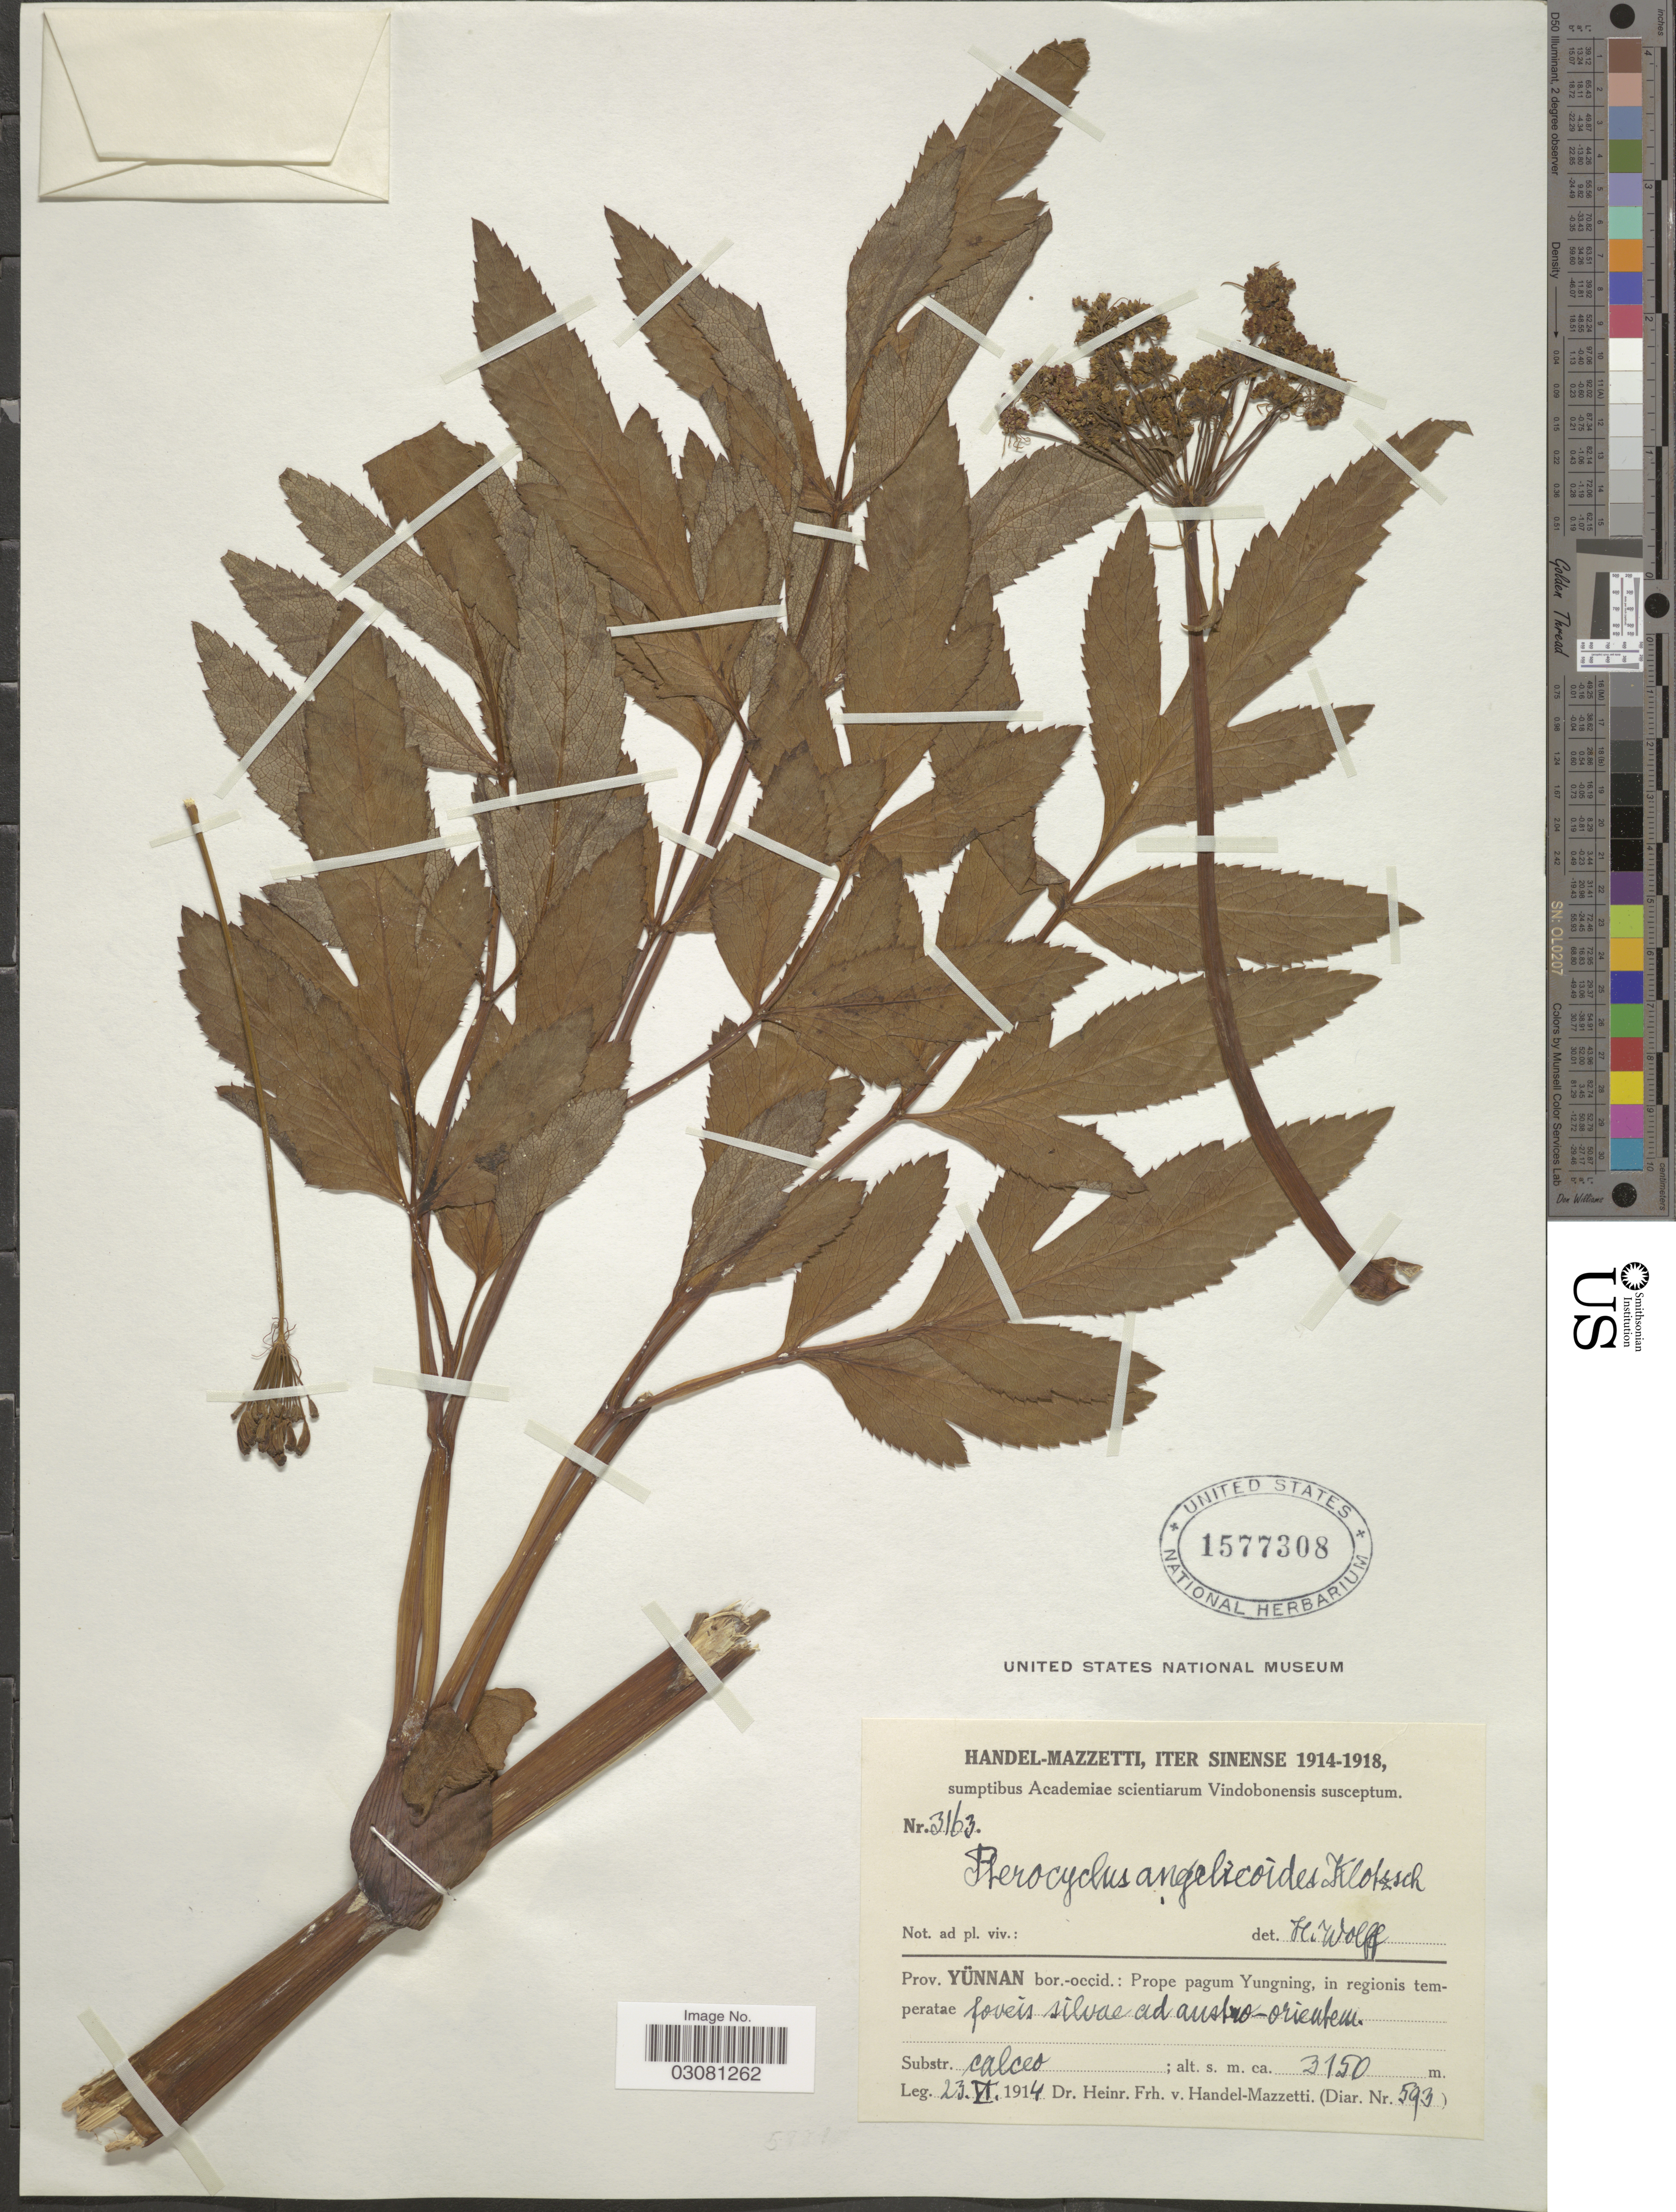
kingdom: Plantae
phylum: Tracheophyta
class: Magnoliopsida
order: Apiales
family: Apiaceae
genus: Pleurospermum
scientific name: Pleurospermum angelicoides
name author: (Wall. ex DC.) Benth. ex C.B. Clarke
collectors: H. Handel-Mazzetti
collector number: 3163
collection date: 1914-06-23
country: China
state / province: Yunnan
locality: Bor.-occid.: Prope pagum Yungning, in regionis temperatae forets [interpreted] silvae ad austro-orientem.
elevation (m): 3150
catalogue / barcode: US 1577308